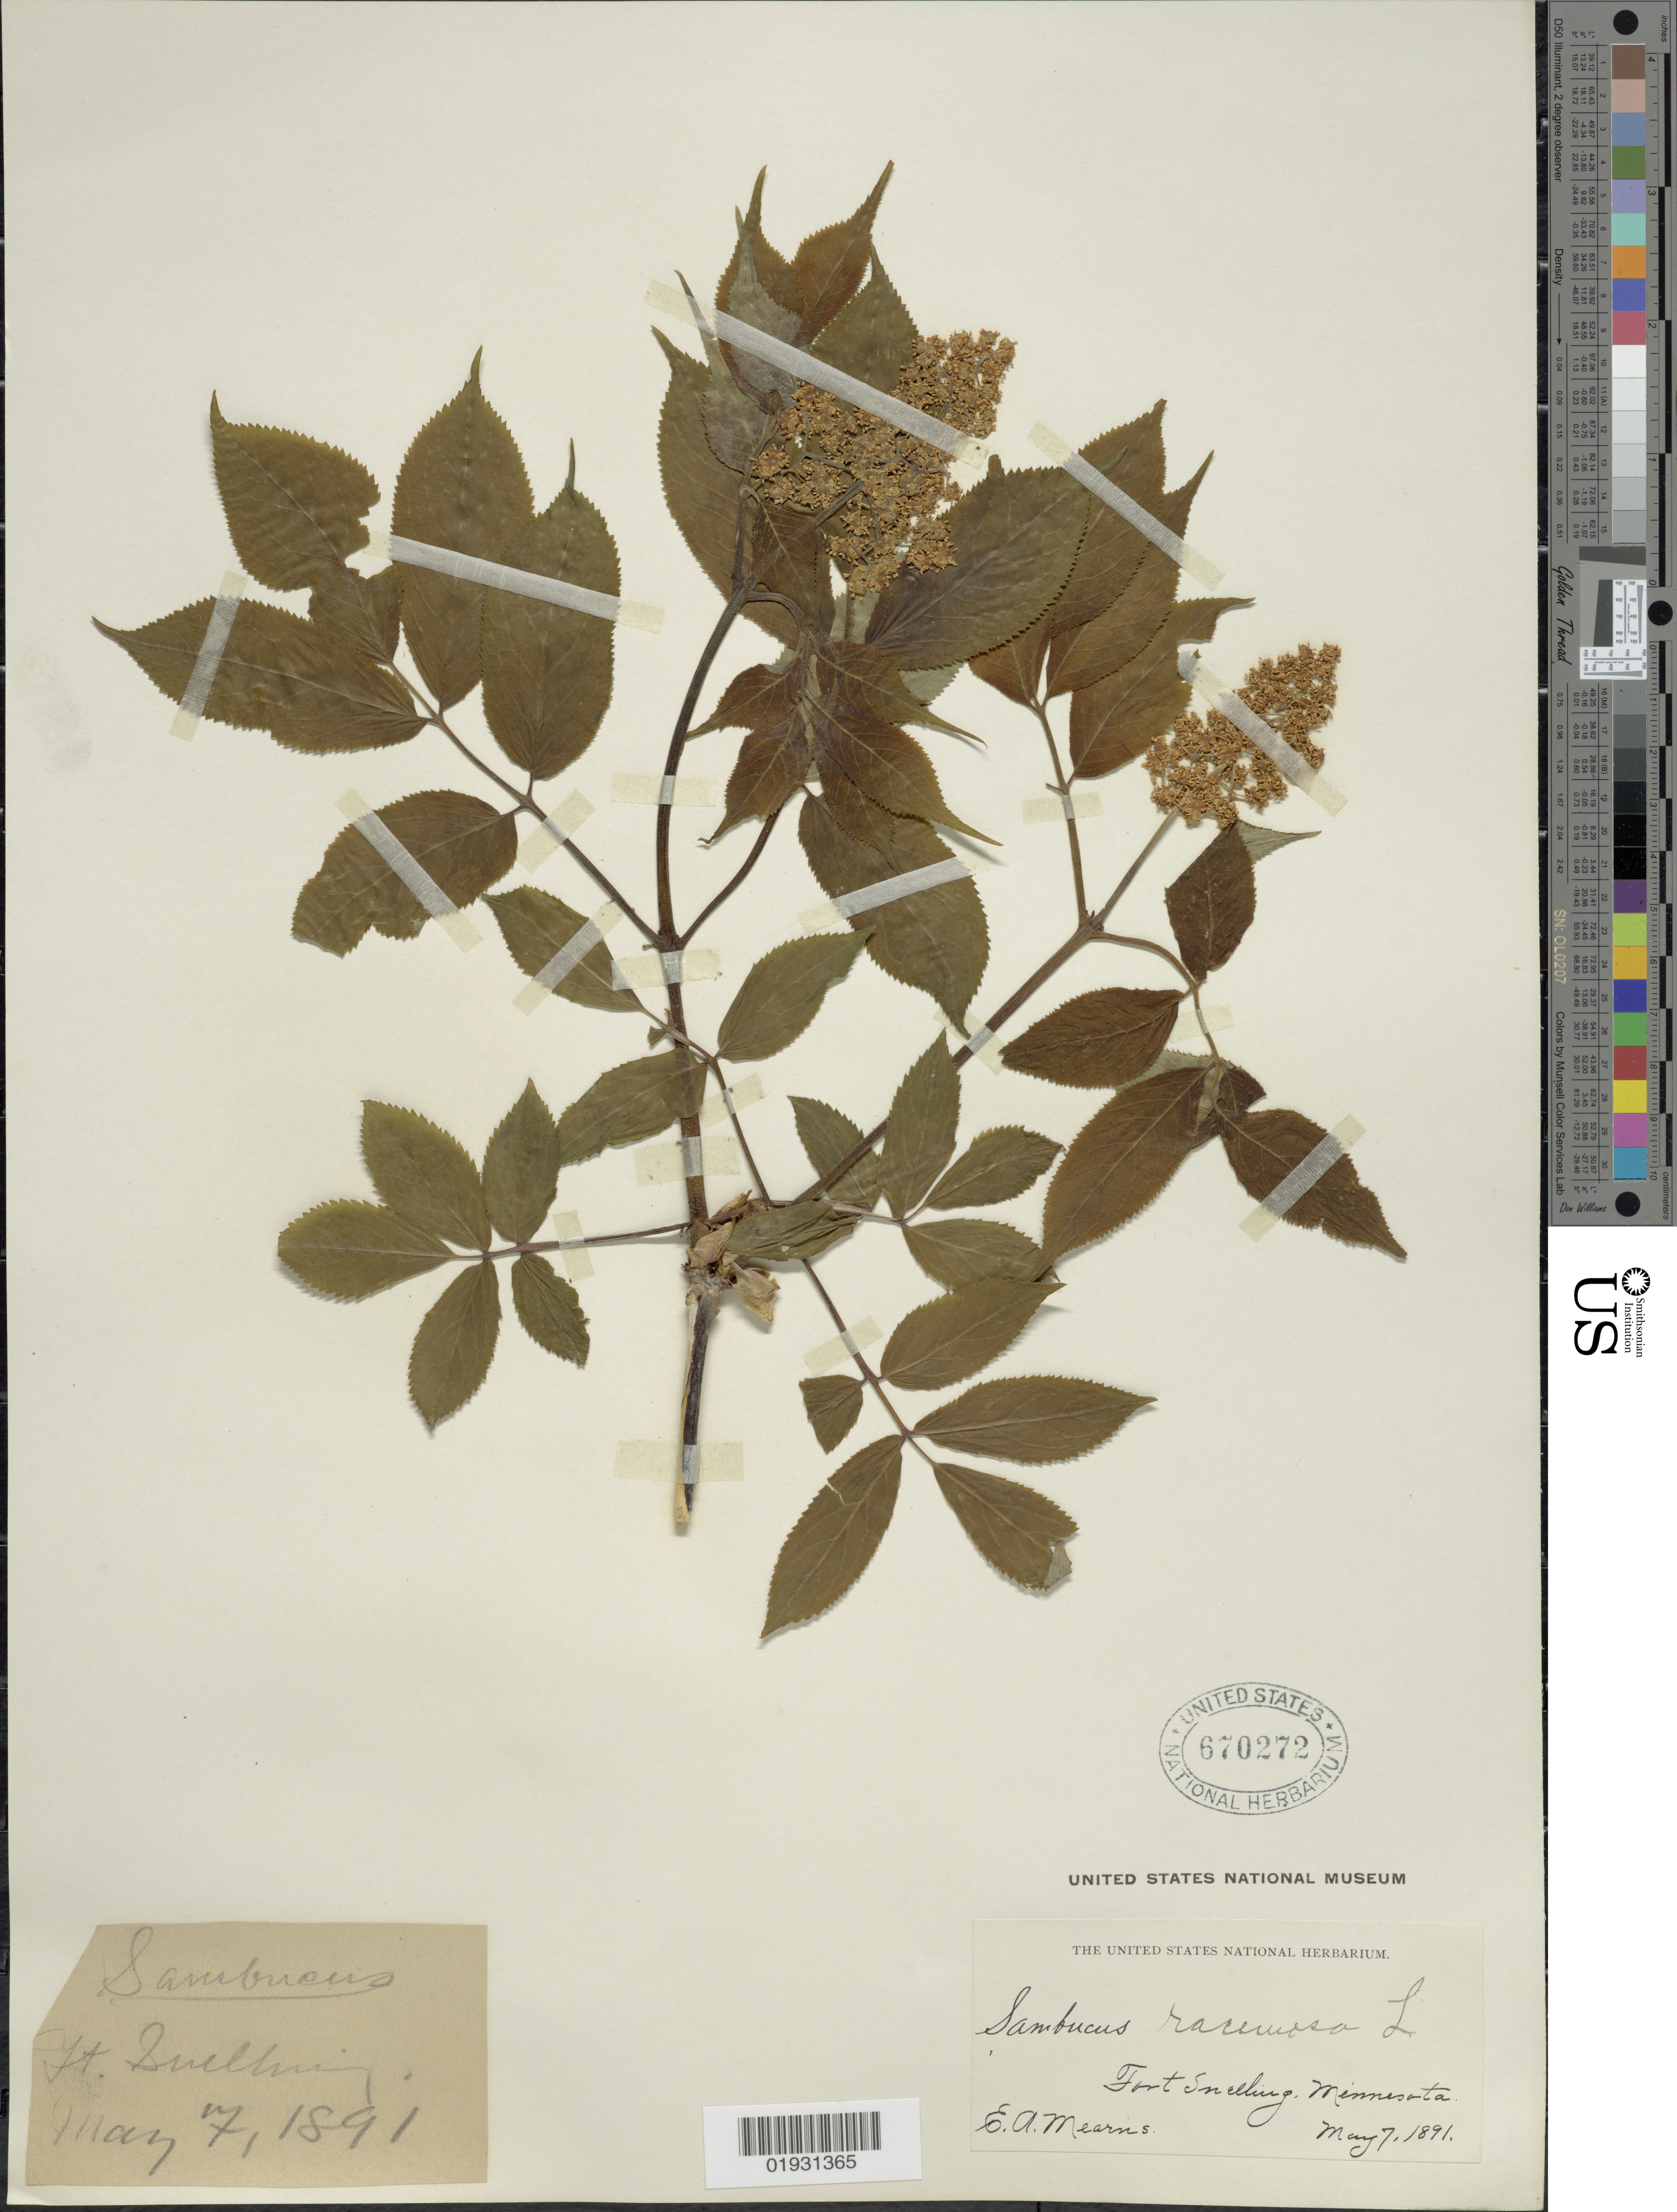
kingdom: Plantae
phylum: Tracheophyta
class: Magnoliopsida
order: Dipsacales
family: Viburnaceae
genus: Sambucus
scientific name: Sambucus racemosa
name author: L.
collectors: E. A. Mearns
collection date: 1891-05-07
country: United States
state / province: Minnesota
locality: Fort Snelling.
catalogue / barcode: US 670272